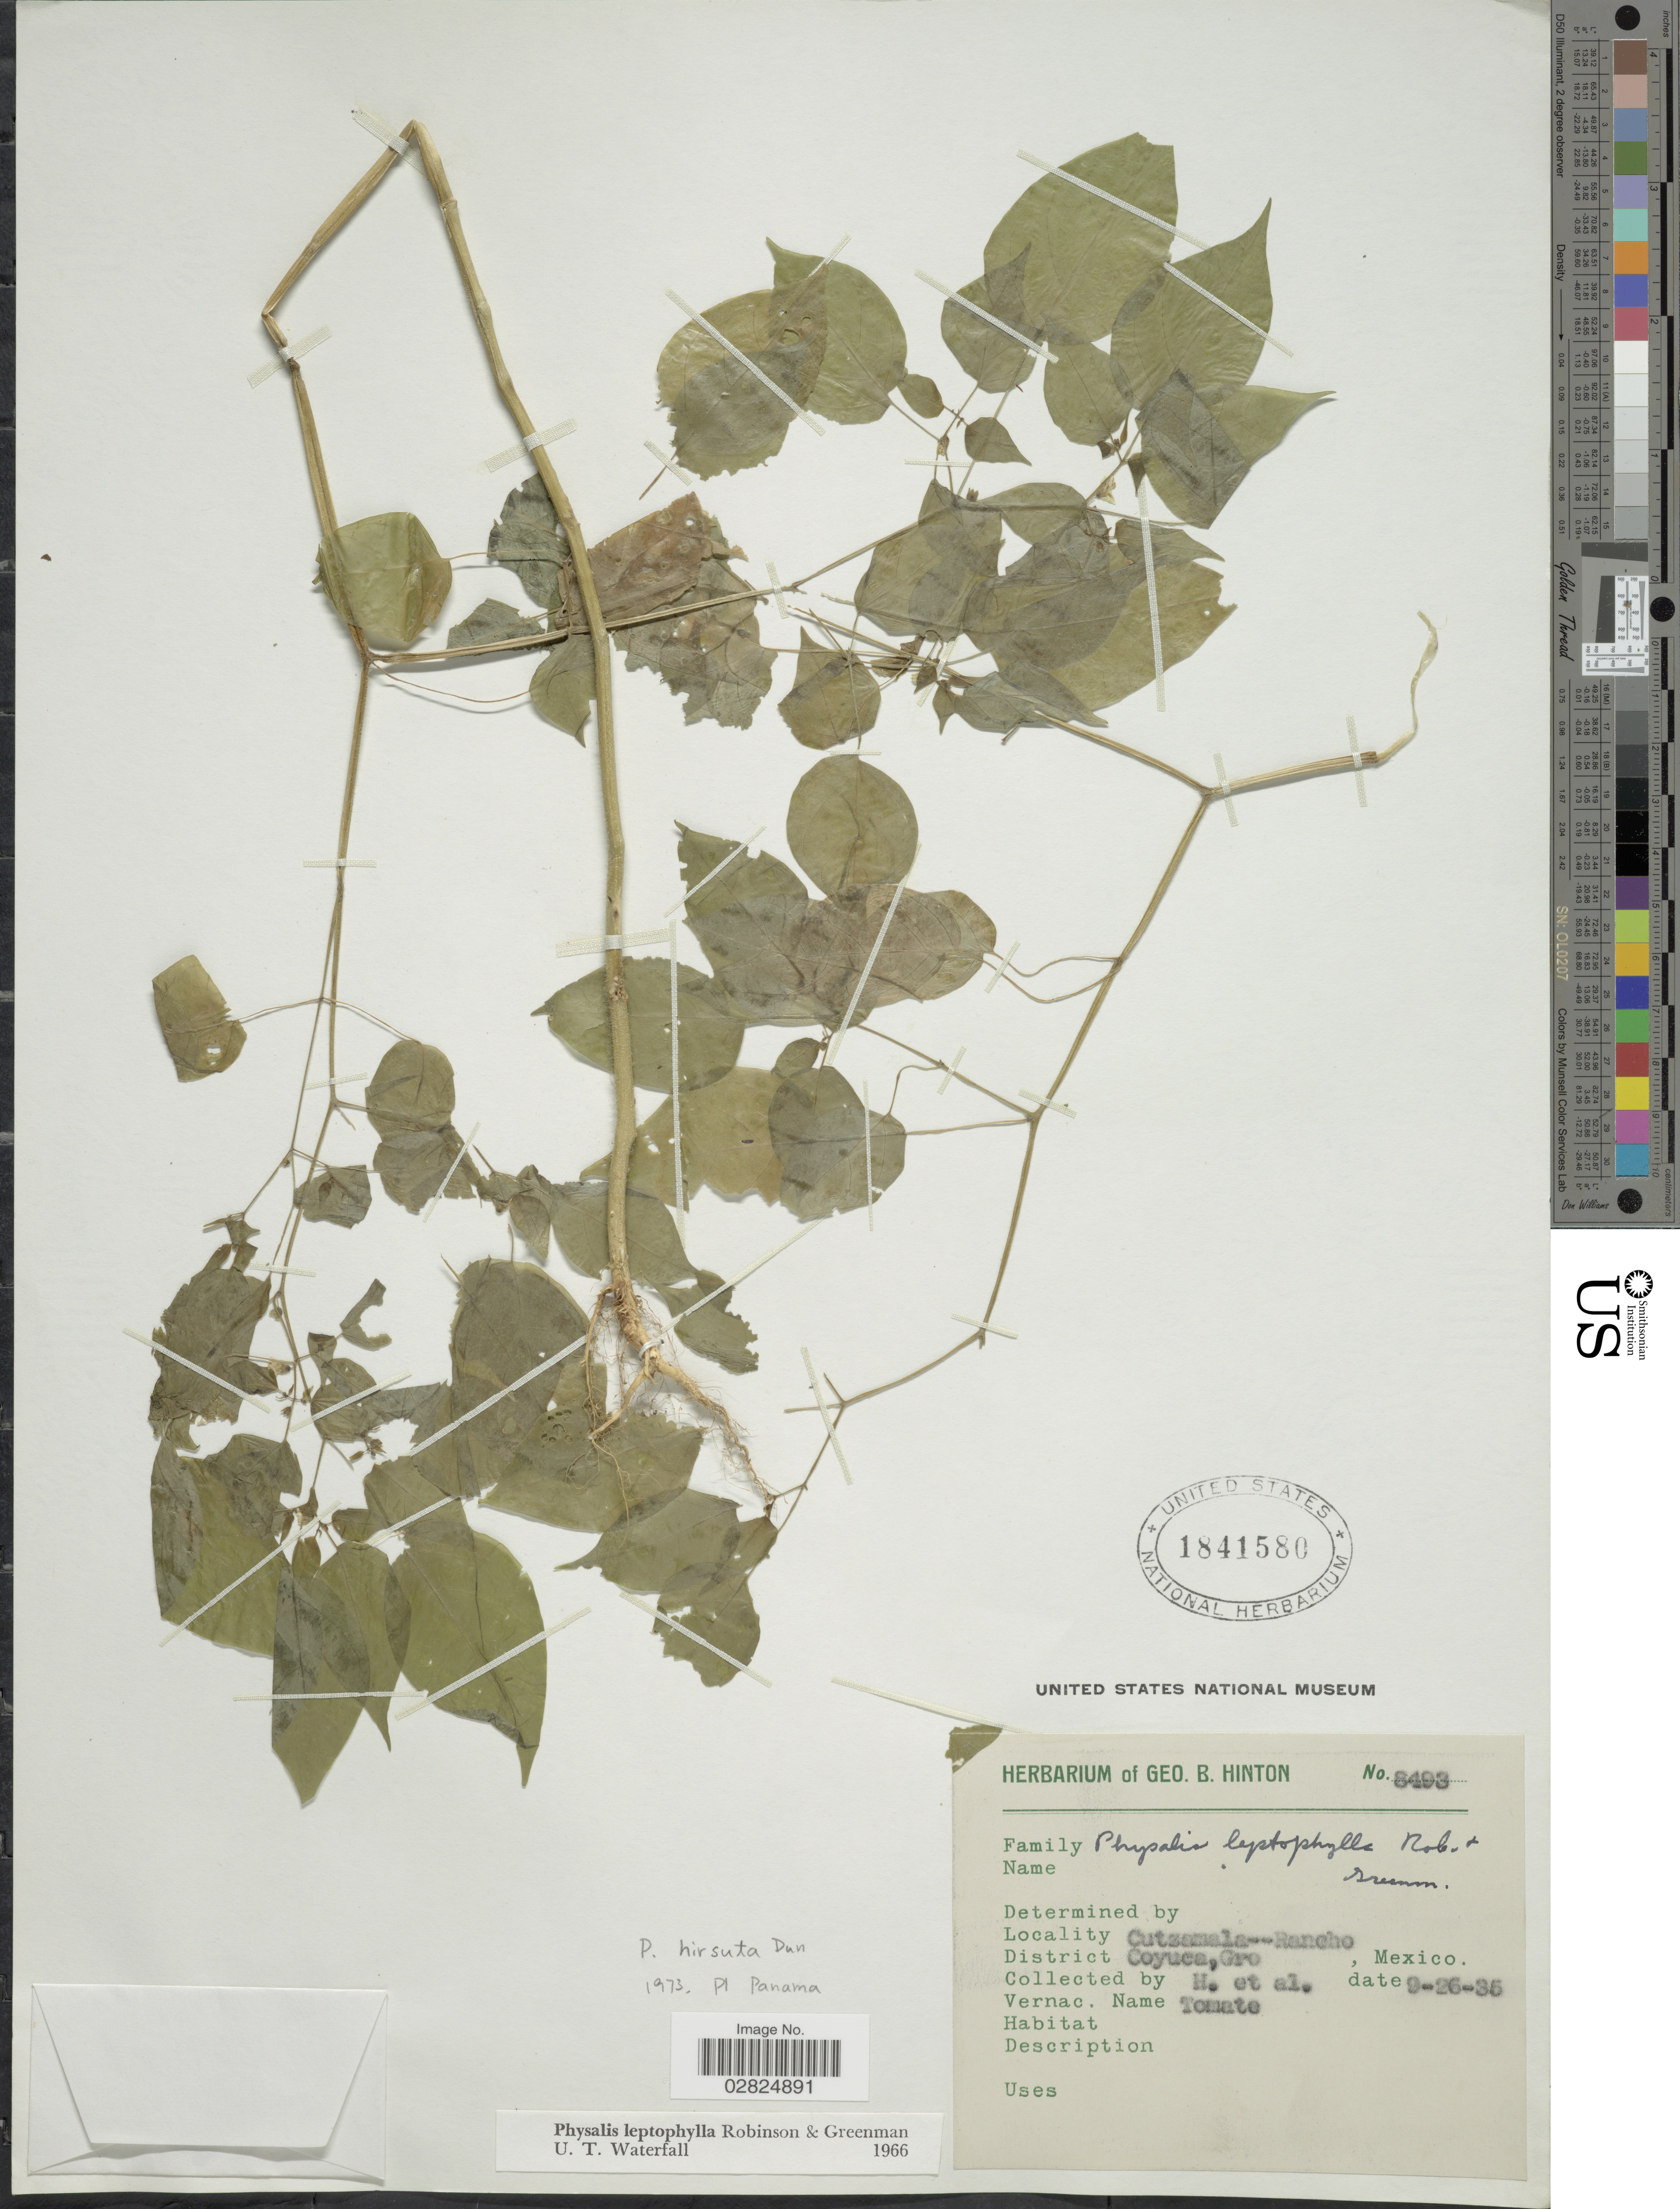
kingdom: Plantae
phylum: Tracheophyta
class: Magnoliopsida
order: Solanales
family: Solanaceae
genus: Physalis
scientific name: Physalis hirsuta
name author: M. Martens & Galeotti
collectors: G. B. Hinton & et al.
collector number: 8493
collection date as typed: Transcribed d/m/y: 26/9/35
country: Mexico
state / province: Guerrero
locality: Cutzamala-Rancho. District Coyuca.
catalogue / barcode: US 1841580